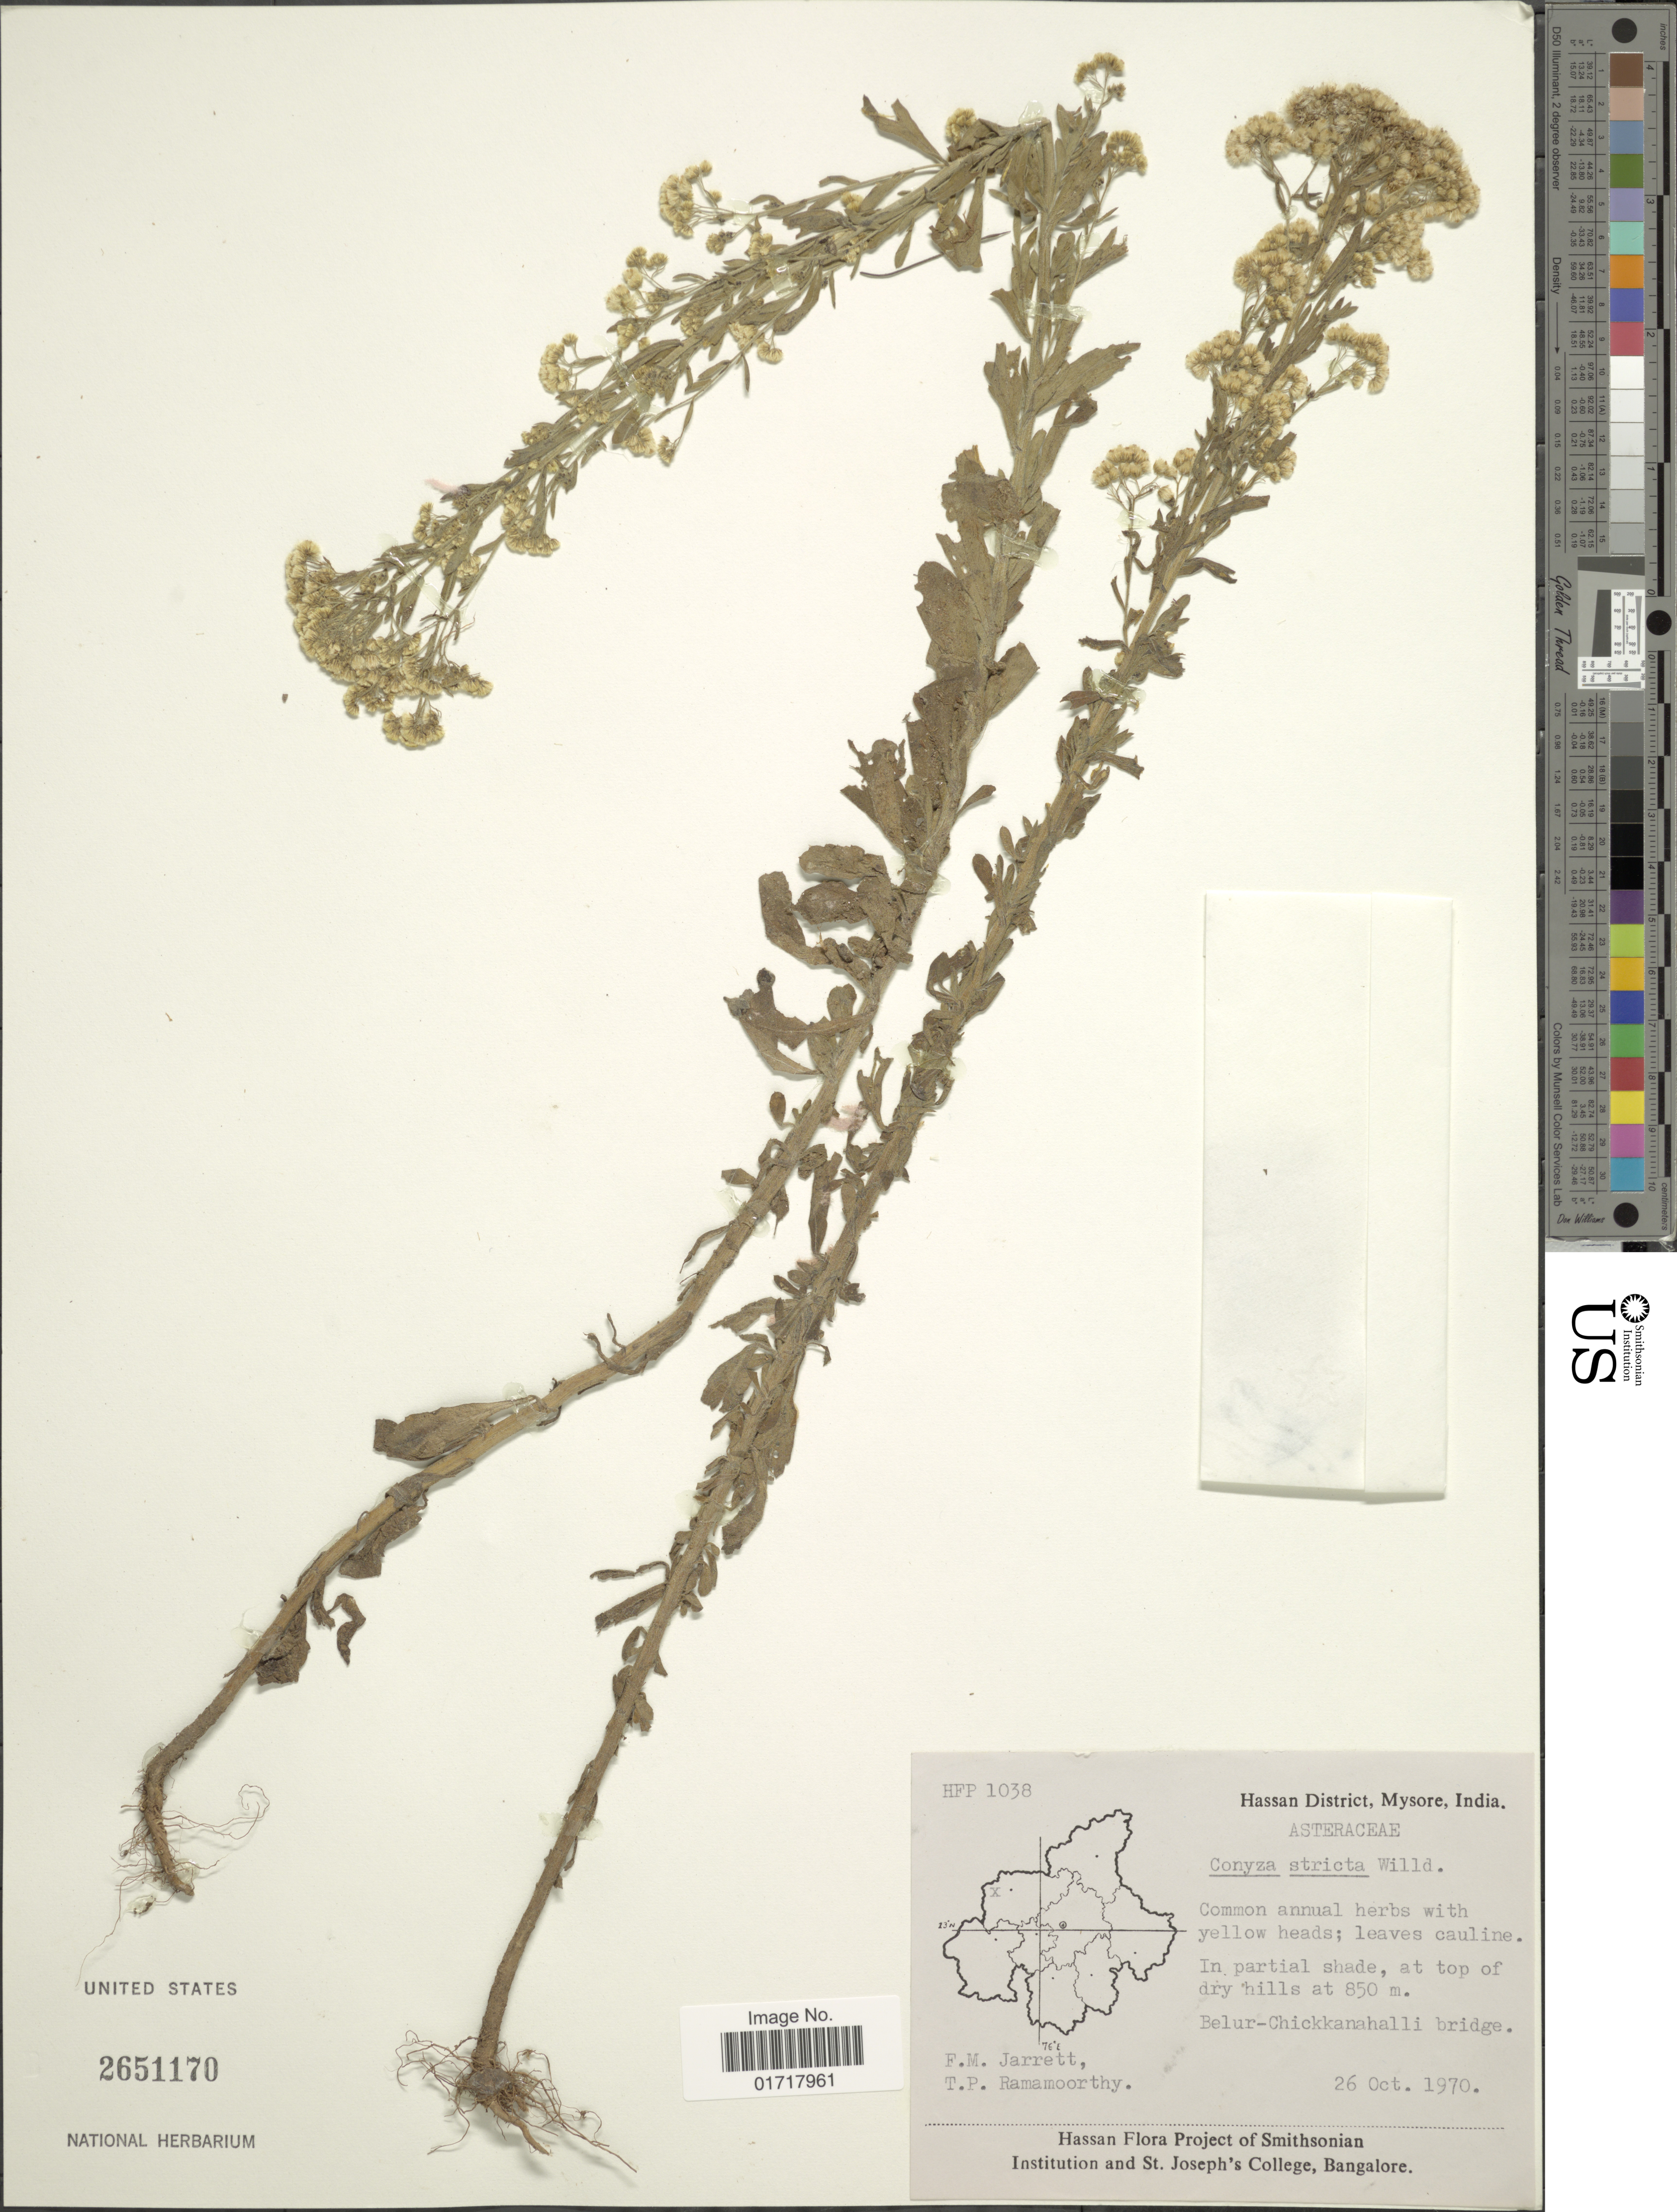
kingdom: Plantae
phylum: Tracheophyta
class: Magnoliopsida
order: Asterales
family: Asteraceae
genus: Conyza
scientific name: Conyza stricta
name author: (Chodat) Willd.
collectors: F. M. Jarrett & T. P. Ramamoorthy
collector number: HFP1038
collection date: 1970-12-26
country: India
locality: Hassan District, Mysore, India. Belur-Chickkanahalli bridge.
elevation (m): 850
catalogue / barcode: US 2651170